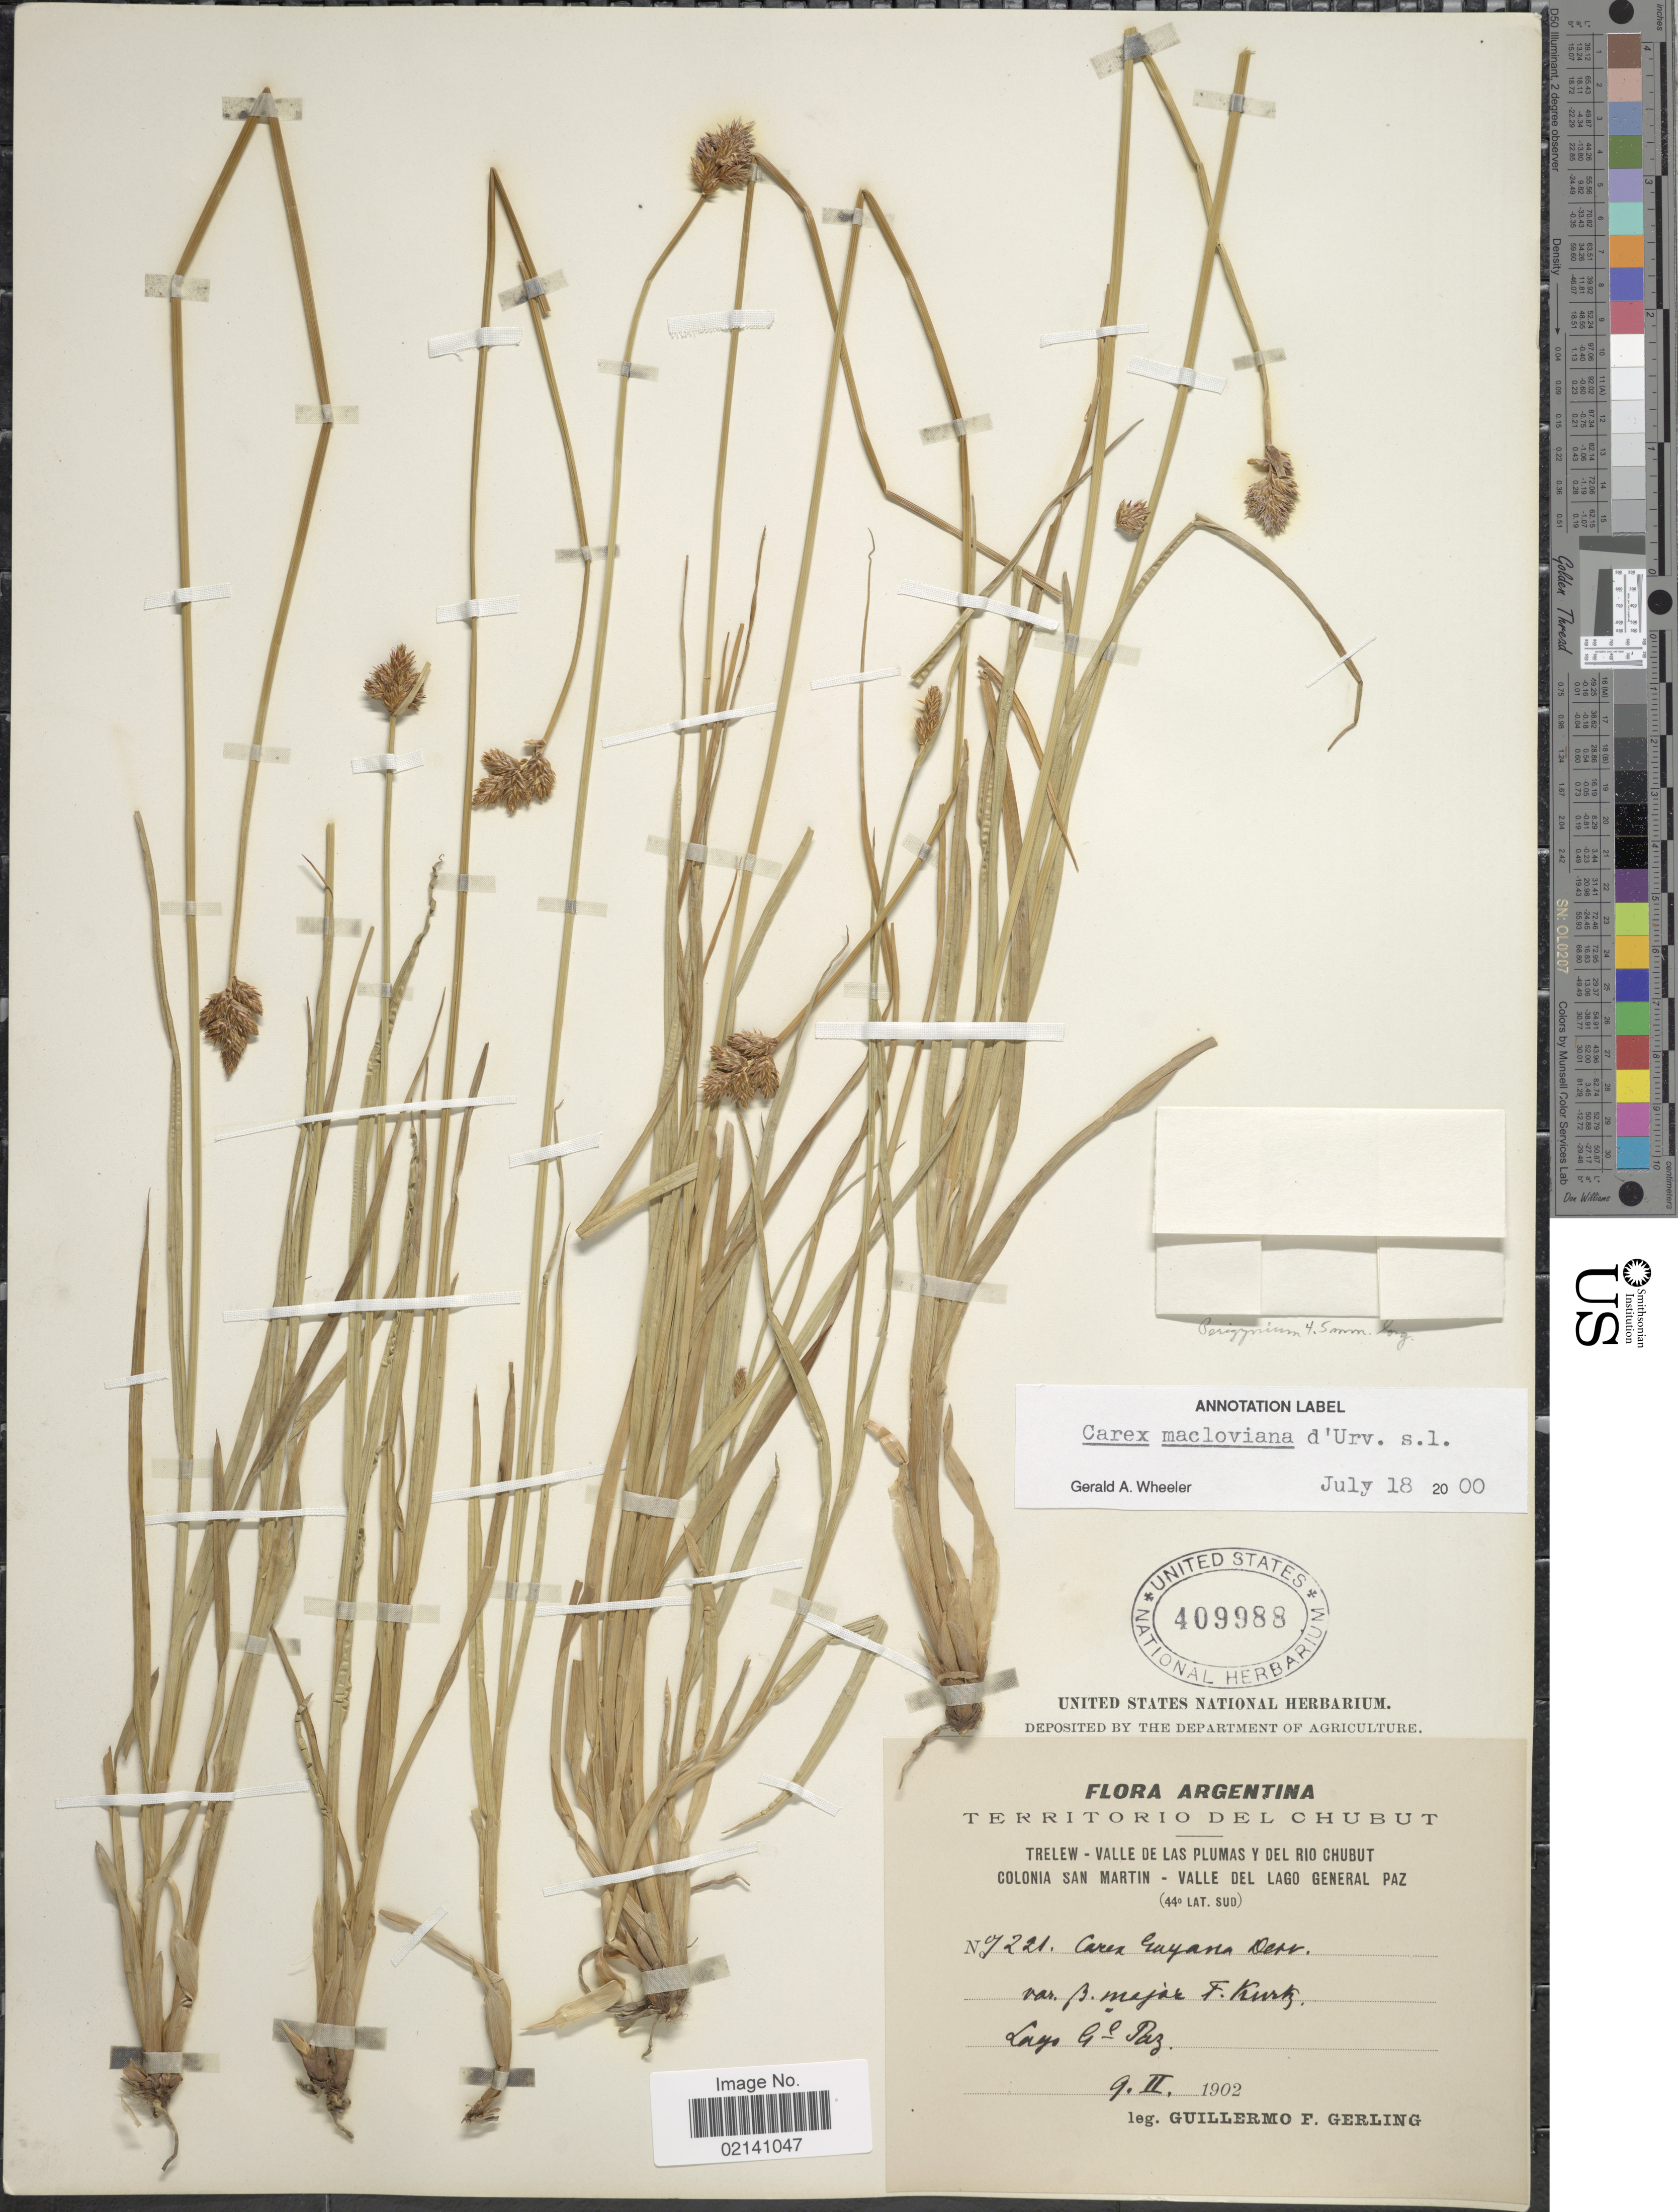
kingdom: Plantae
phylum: Tracheophyta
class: Liliopsida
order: Poales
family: Cyperaceae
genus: Carex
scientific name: Carex macloviana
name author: d'Urv.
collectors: G. Gerling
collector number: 7221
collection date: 1902-02-09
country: Argentina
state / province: Chubut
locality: Territoria del Chubut, Trelew, Valle de las plumas y del Rio Chubut Colonia San Martin, Valle del Lago General Paz, (44° Lat sud) Lago Ge. Paz.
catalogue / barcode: US 409988